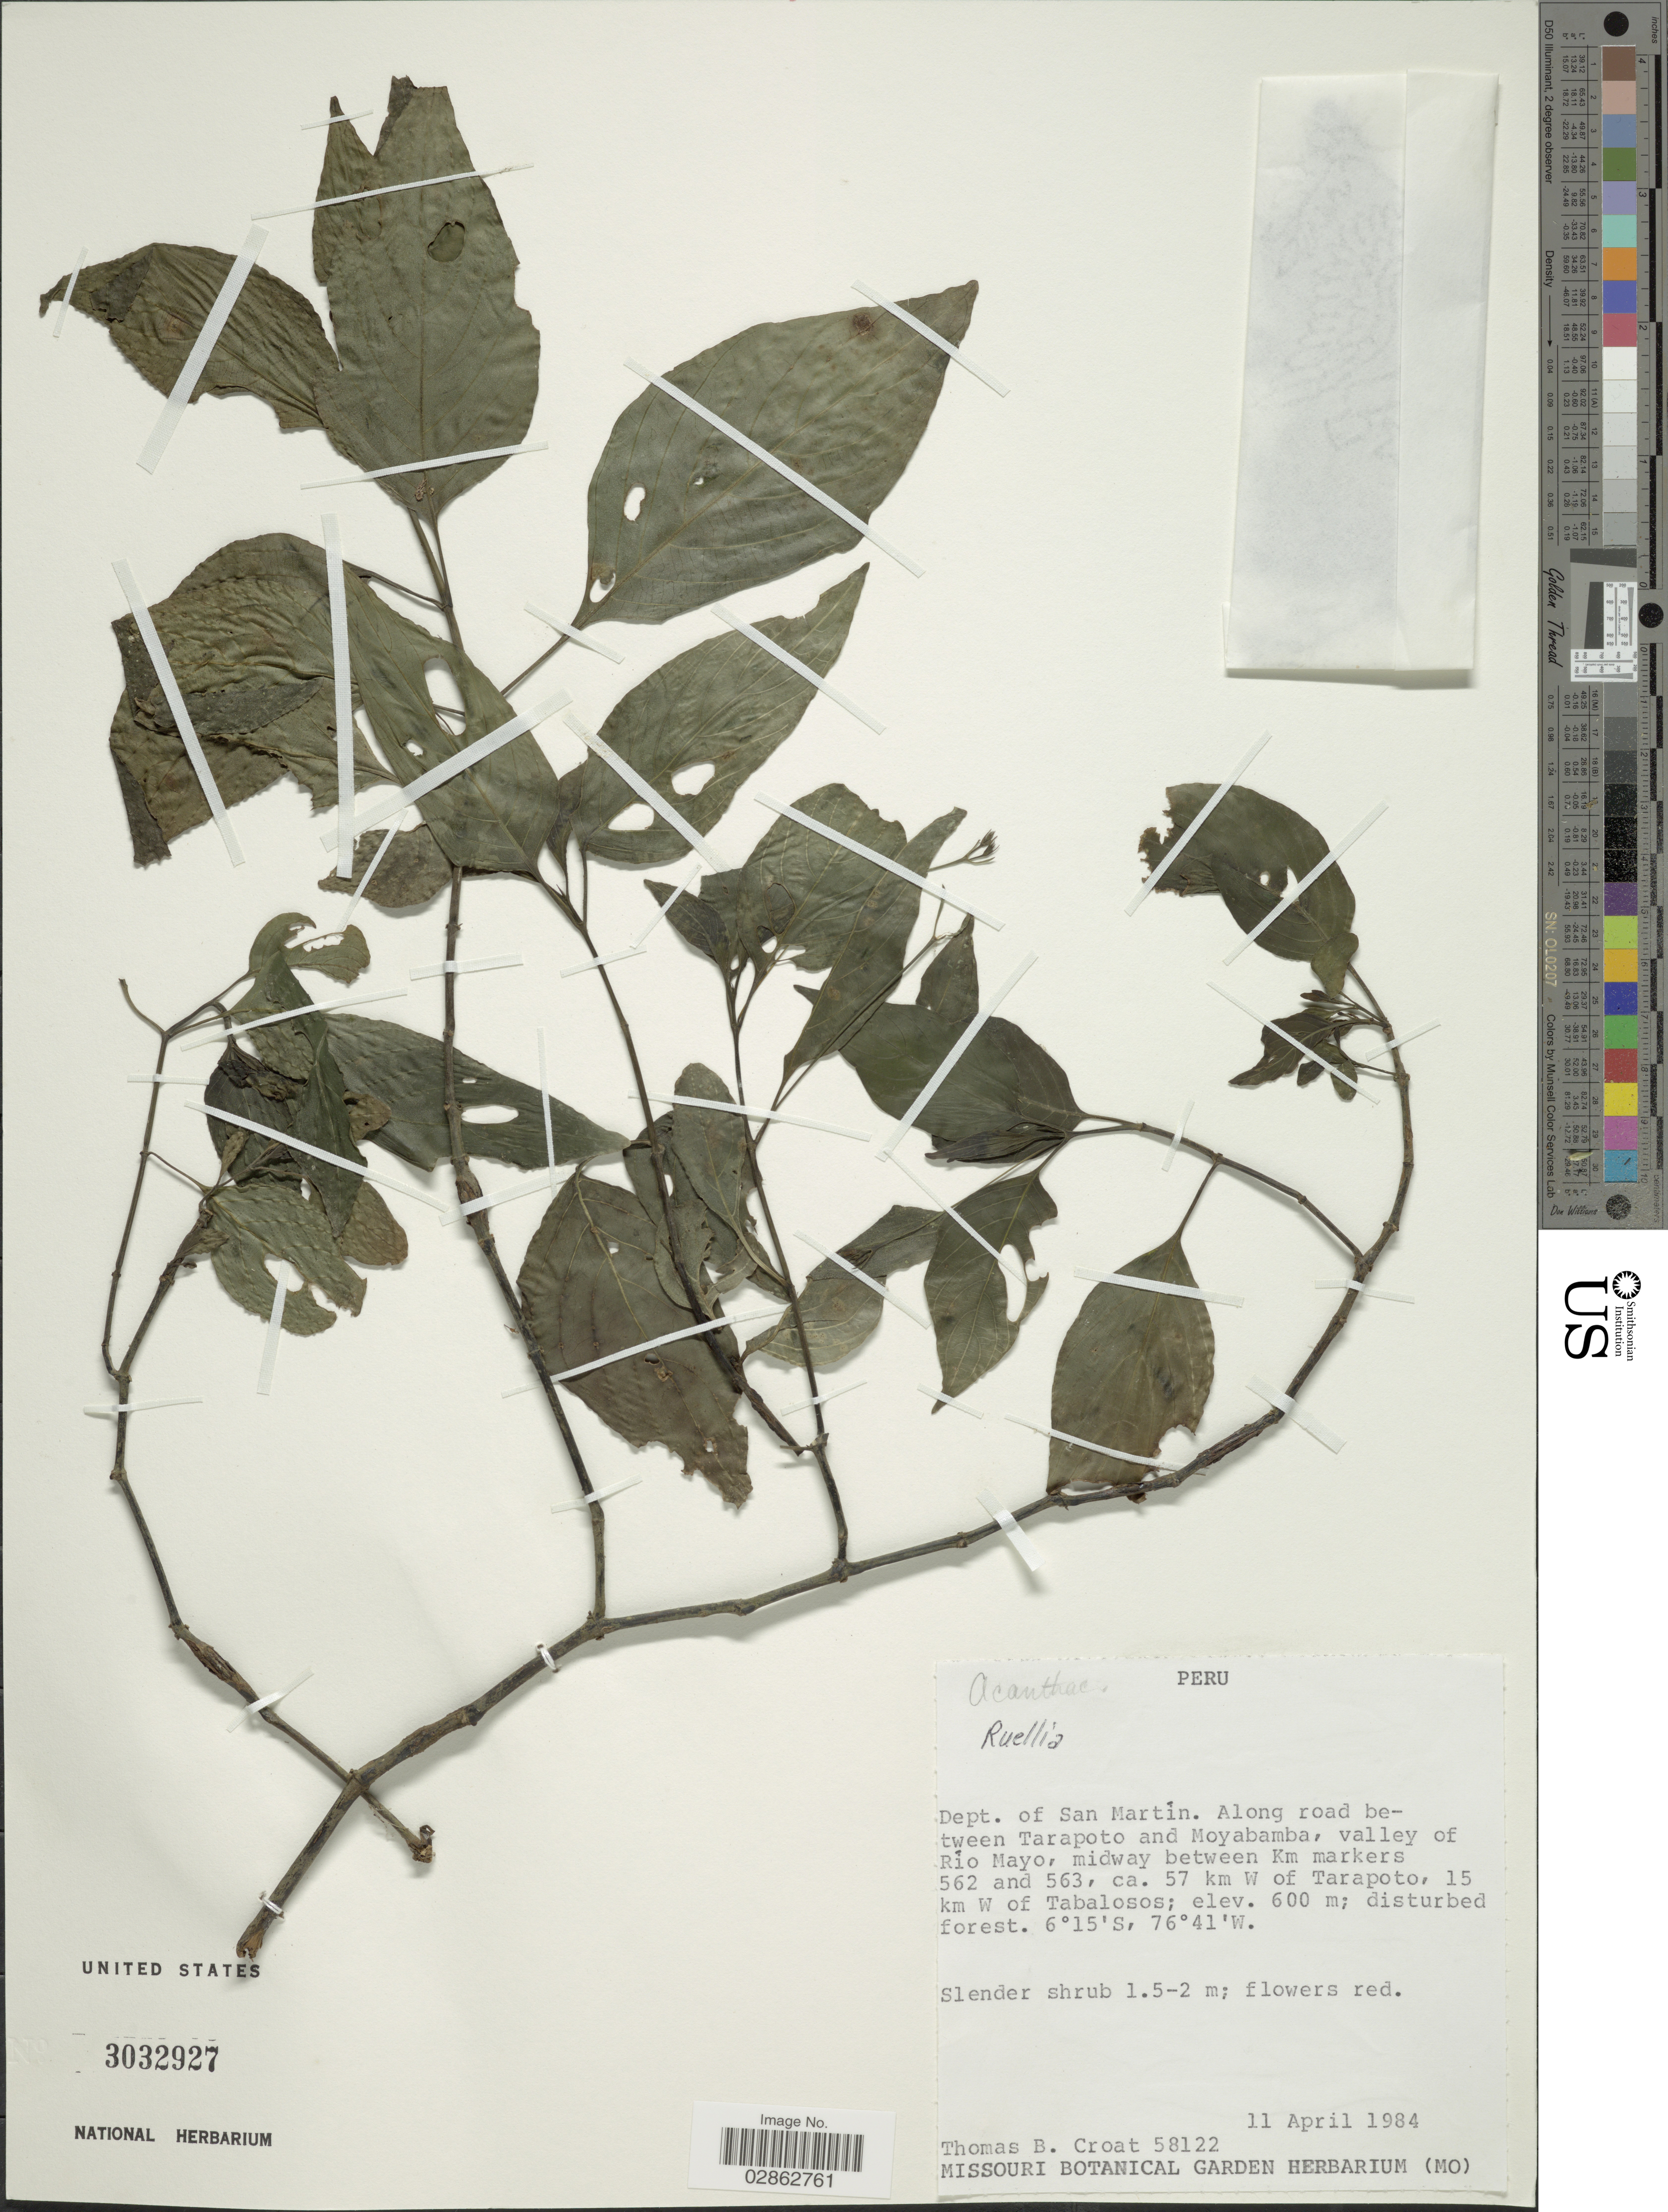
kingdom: Plantae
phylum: Tracheophyta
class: Magnoliopsida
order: Lamiales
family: Acanthaceae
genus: Ruellia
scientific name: Ruellia sp.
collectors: T. B. Croat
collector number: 58122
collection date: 1984-04-11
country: Peru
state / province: San Martín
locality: Dept. of San Martín. Along road between Tarapoto and Moyabamba, valley of Río Mayo, midway between Km markers 562 and 563, ca. 57 km W of Tarapoto, 15 km W of Tabalosos.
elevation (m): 600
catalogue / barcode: US 3032927